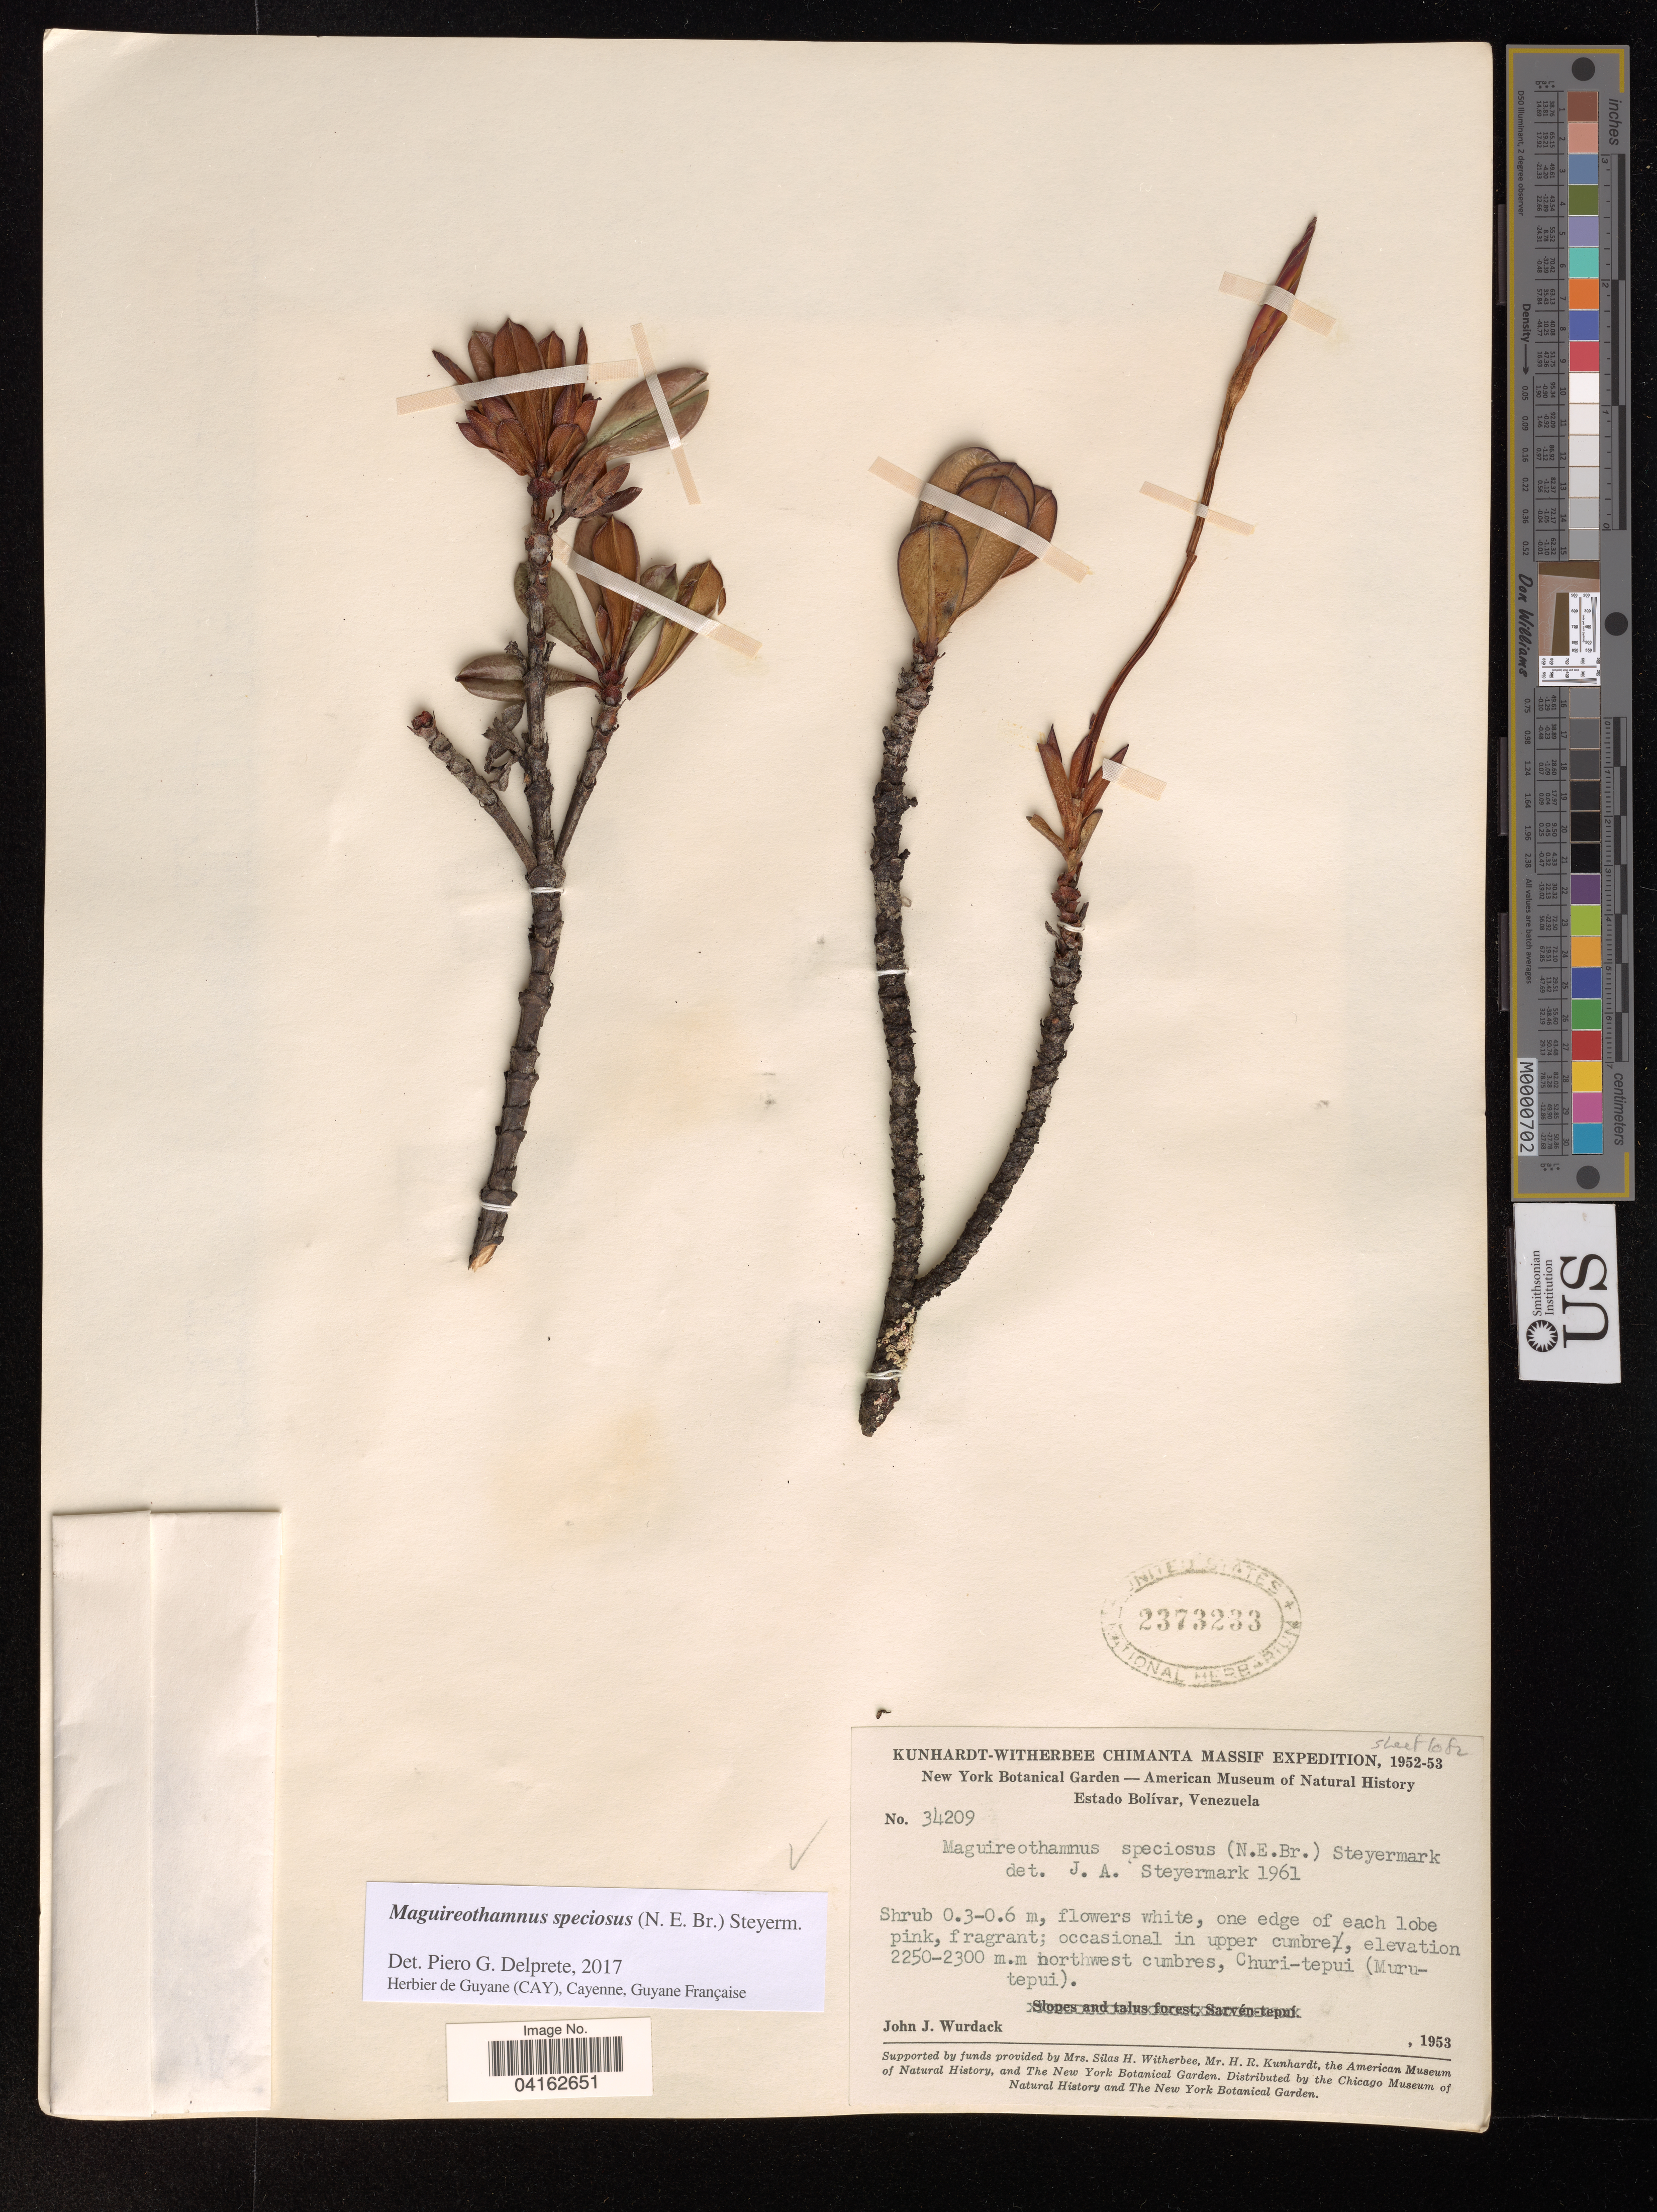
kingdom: Plantae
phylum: Tracheophyta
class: Magnoliopsida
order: Gentianales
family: Rubiaceae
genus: Maguireothamnus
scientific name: Maguireothamnus speciosus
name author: (N.E. Br.) Steyerm.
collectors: J. J. Wurdack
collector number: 34209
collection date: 1953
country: Venezuela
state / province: Bolivar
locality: Kunhardt-Witherbee Chimanta Massif Expedition, 1952-53. Northwest cumbres, Churi-tepui (Muru-tepui).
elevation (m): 2250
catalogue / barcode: US 2373233